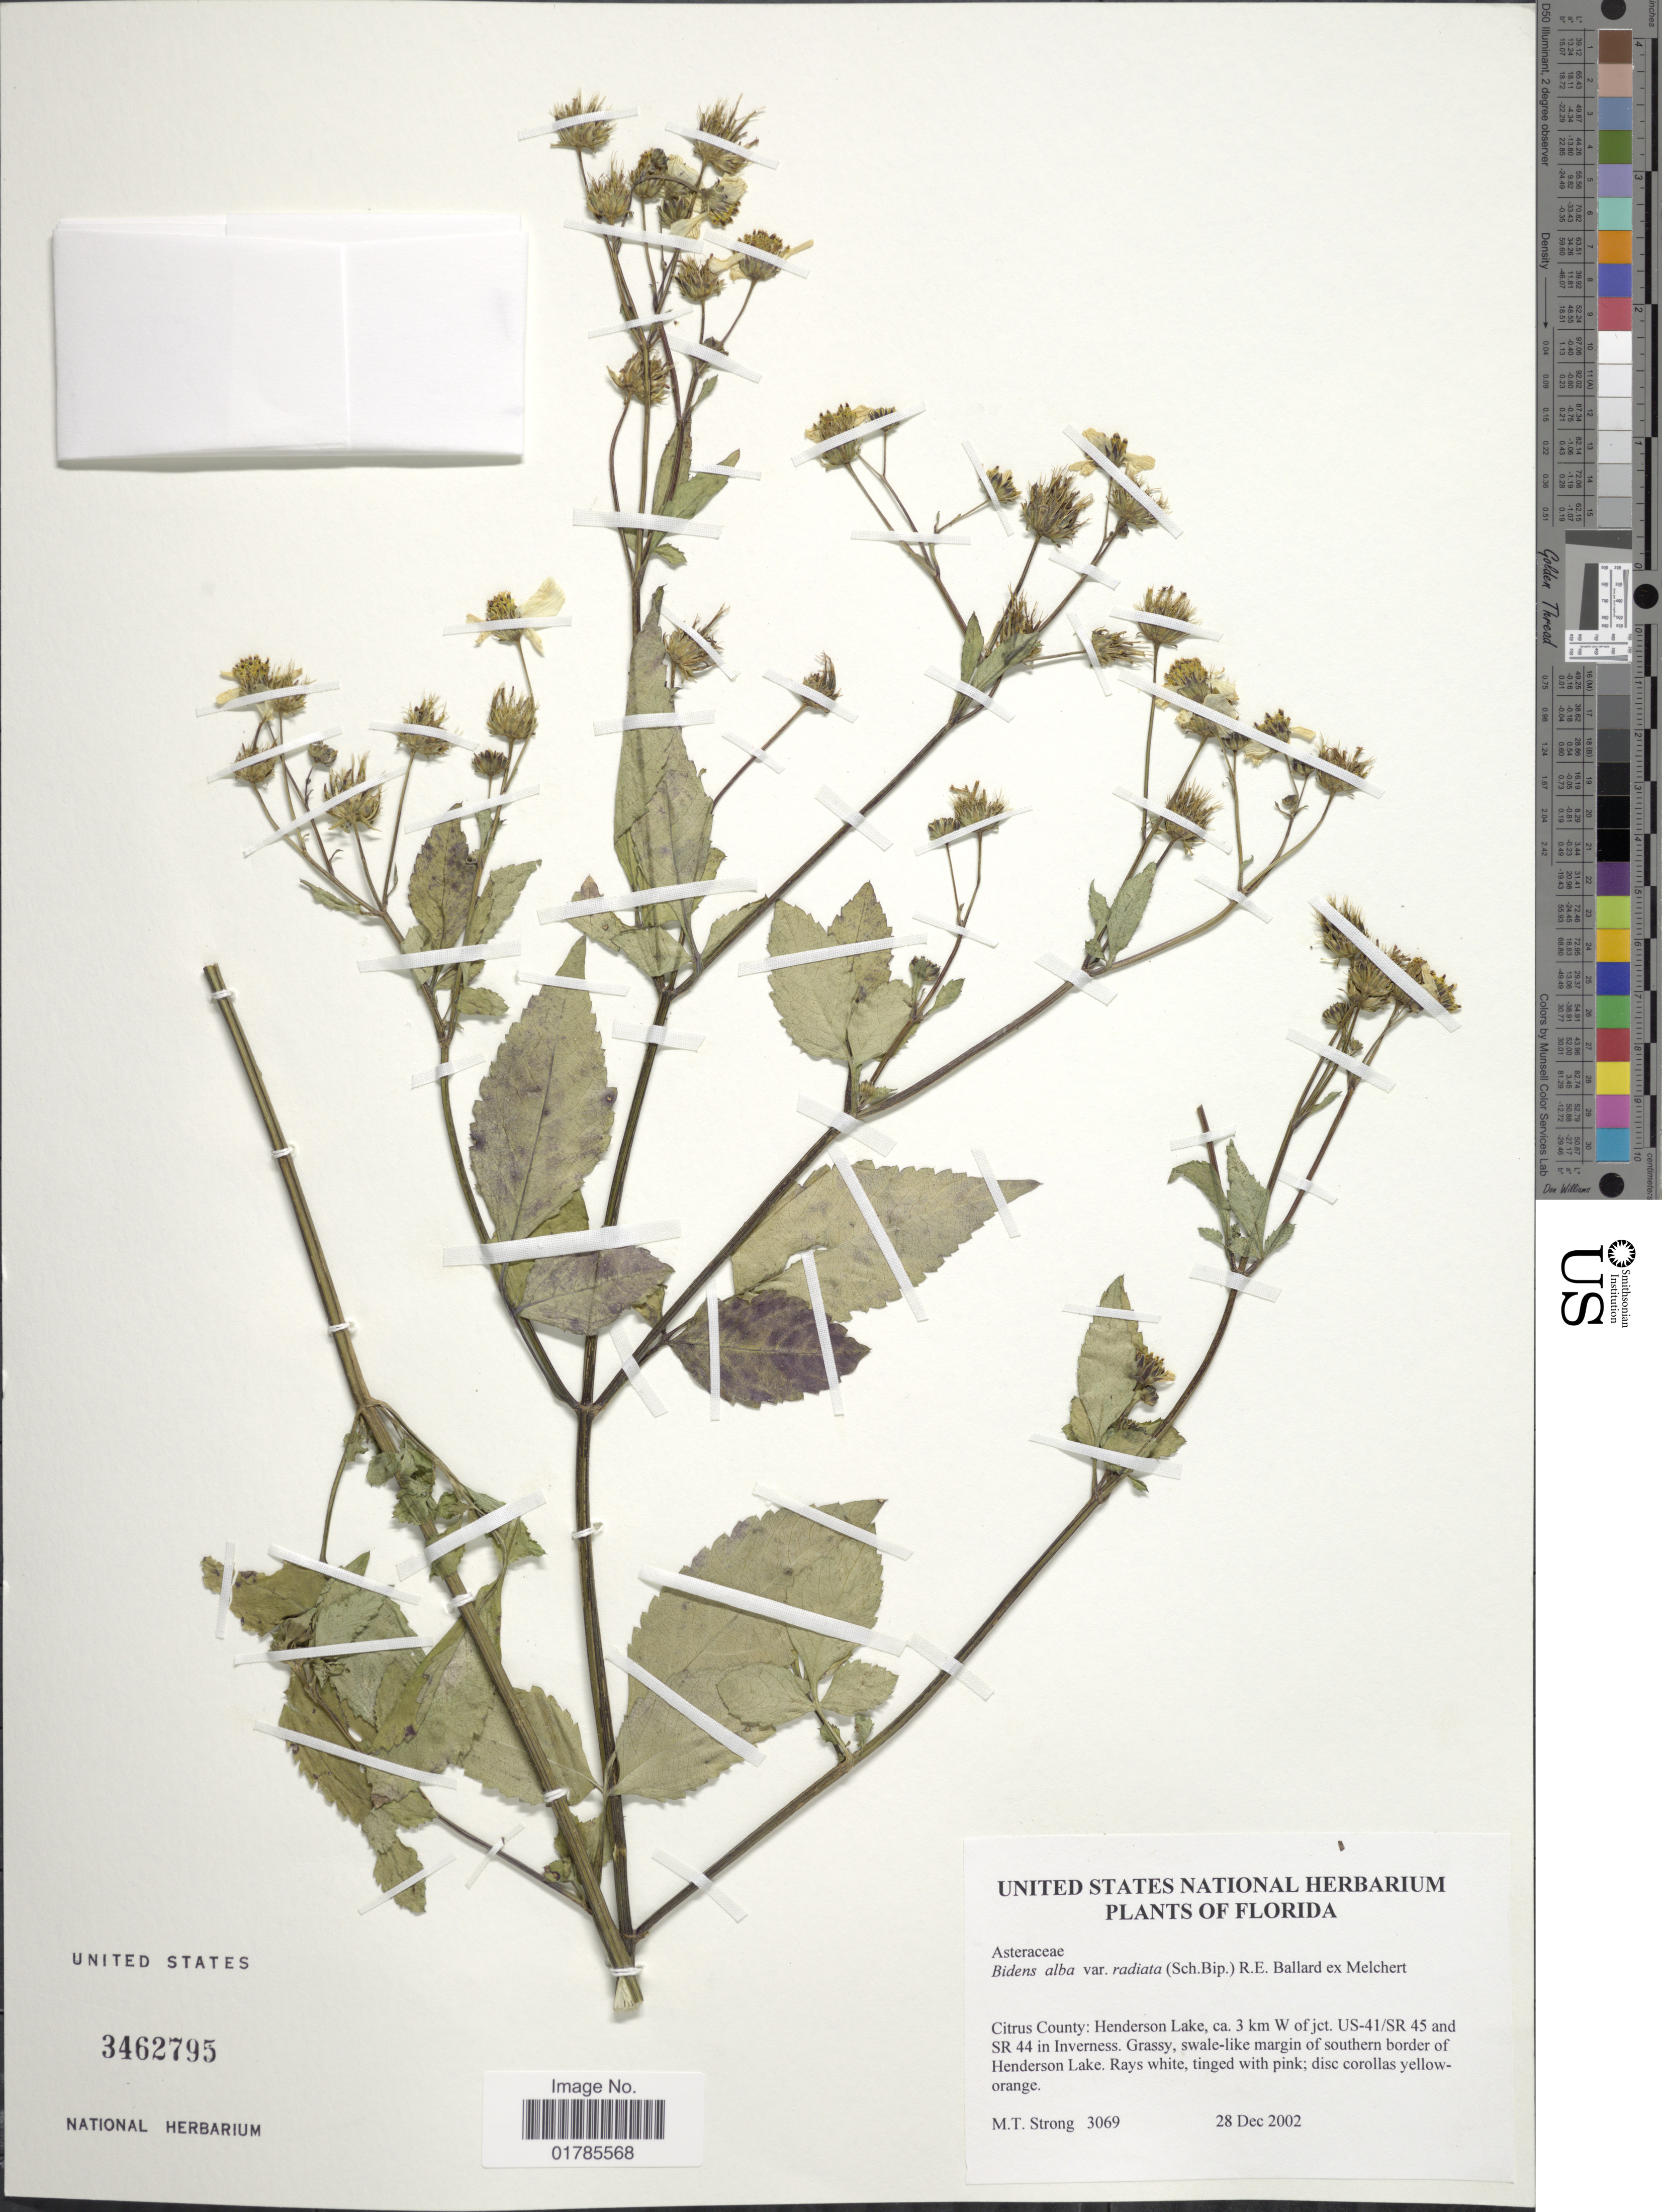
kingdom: Plantae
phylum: Tracheophyta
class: Magnoliopsida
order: Asterales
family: Asteraceae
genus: Bidens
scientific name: Bidens alba var. radiata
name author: (Sch. Bip.) R.E. Ballard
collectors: M. T. Strong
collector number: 3069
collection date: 2002-12-28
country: United States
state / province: Florida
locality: Citrus County: Henderson Lake, ca. 3 km W of jct., US-41/SR 45 and SR 44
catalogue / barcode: US 3462795